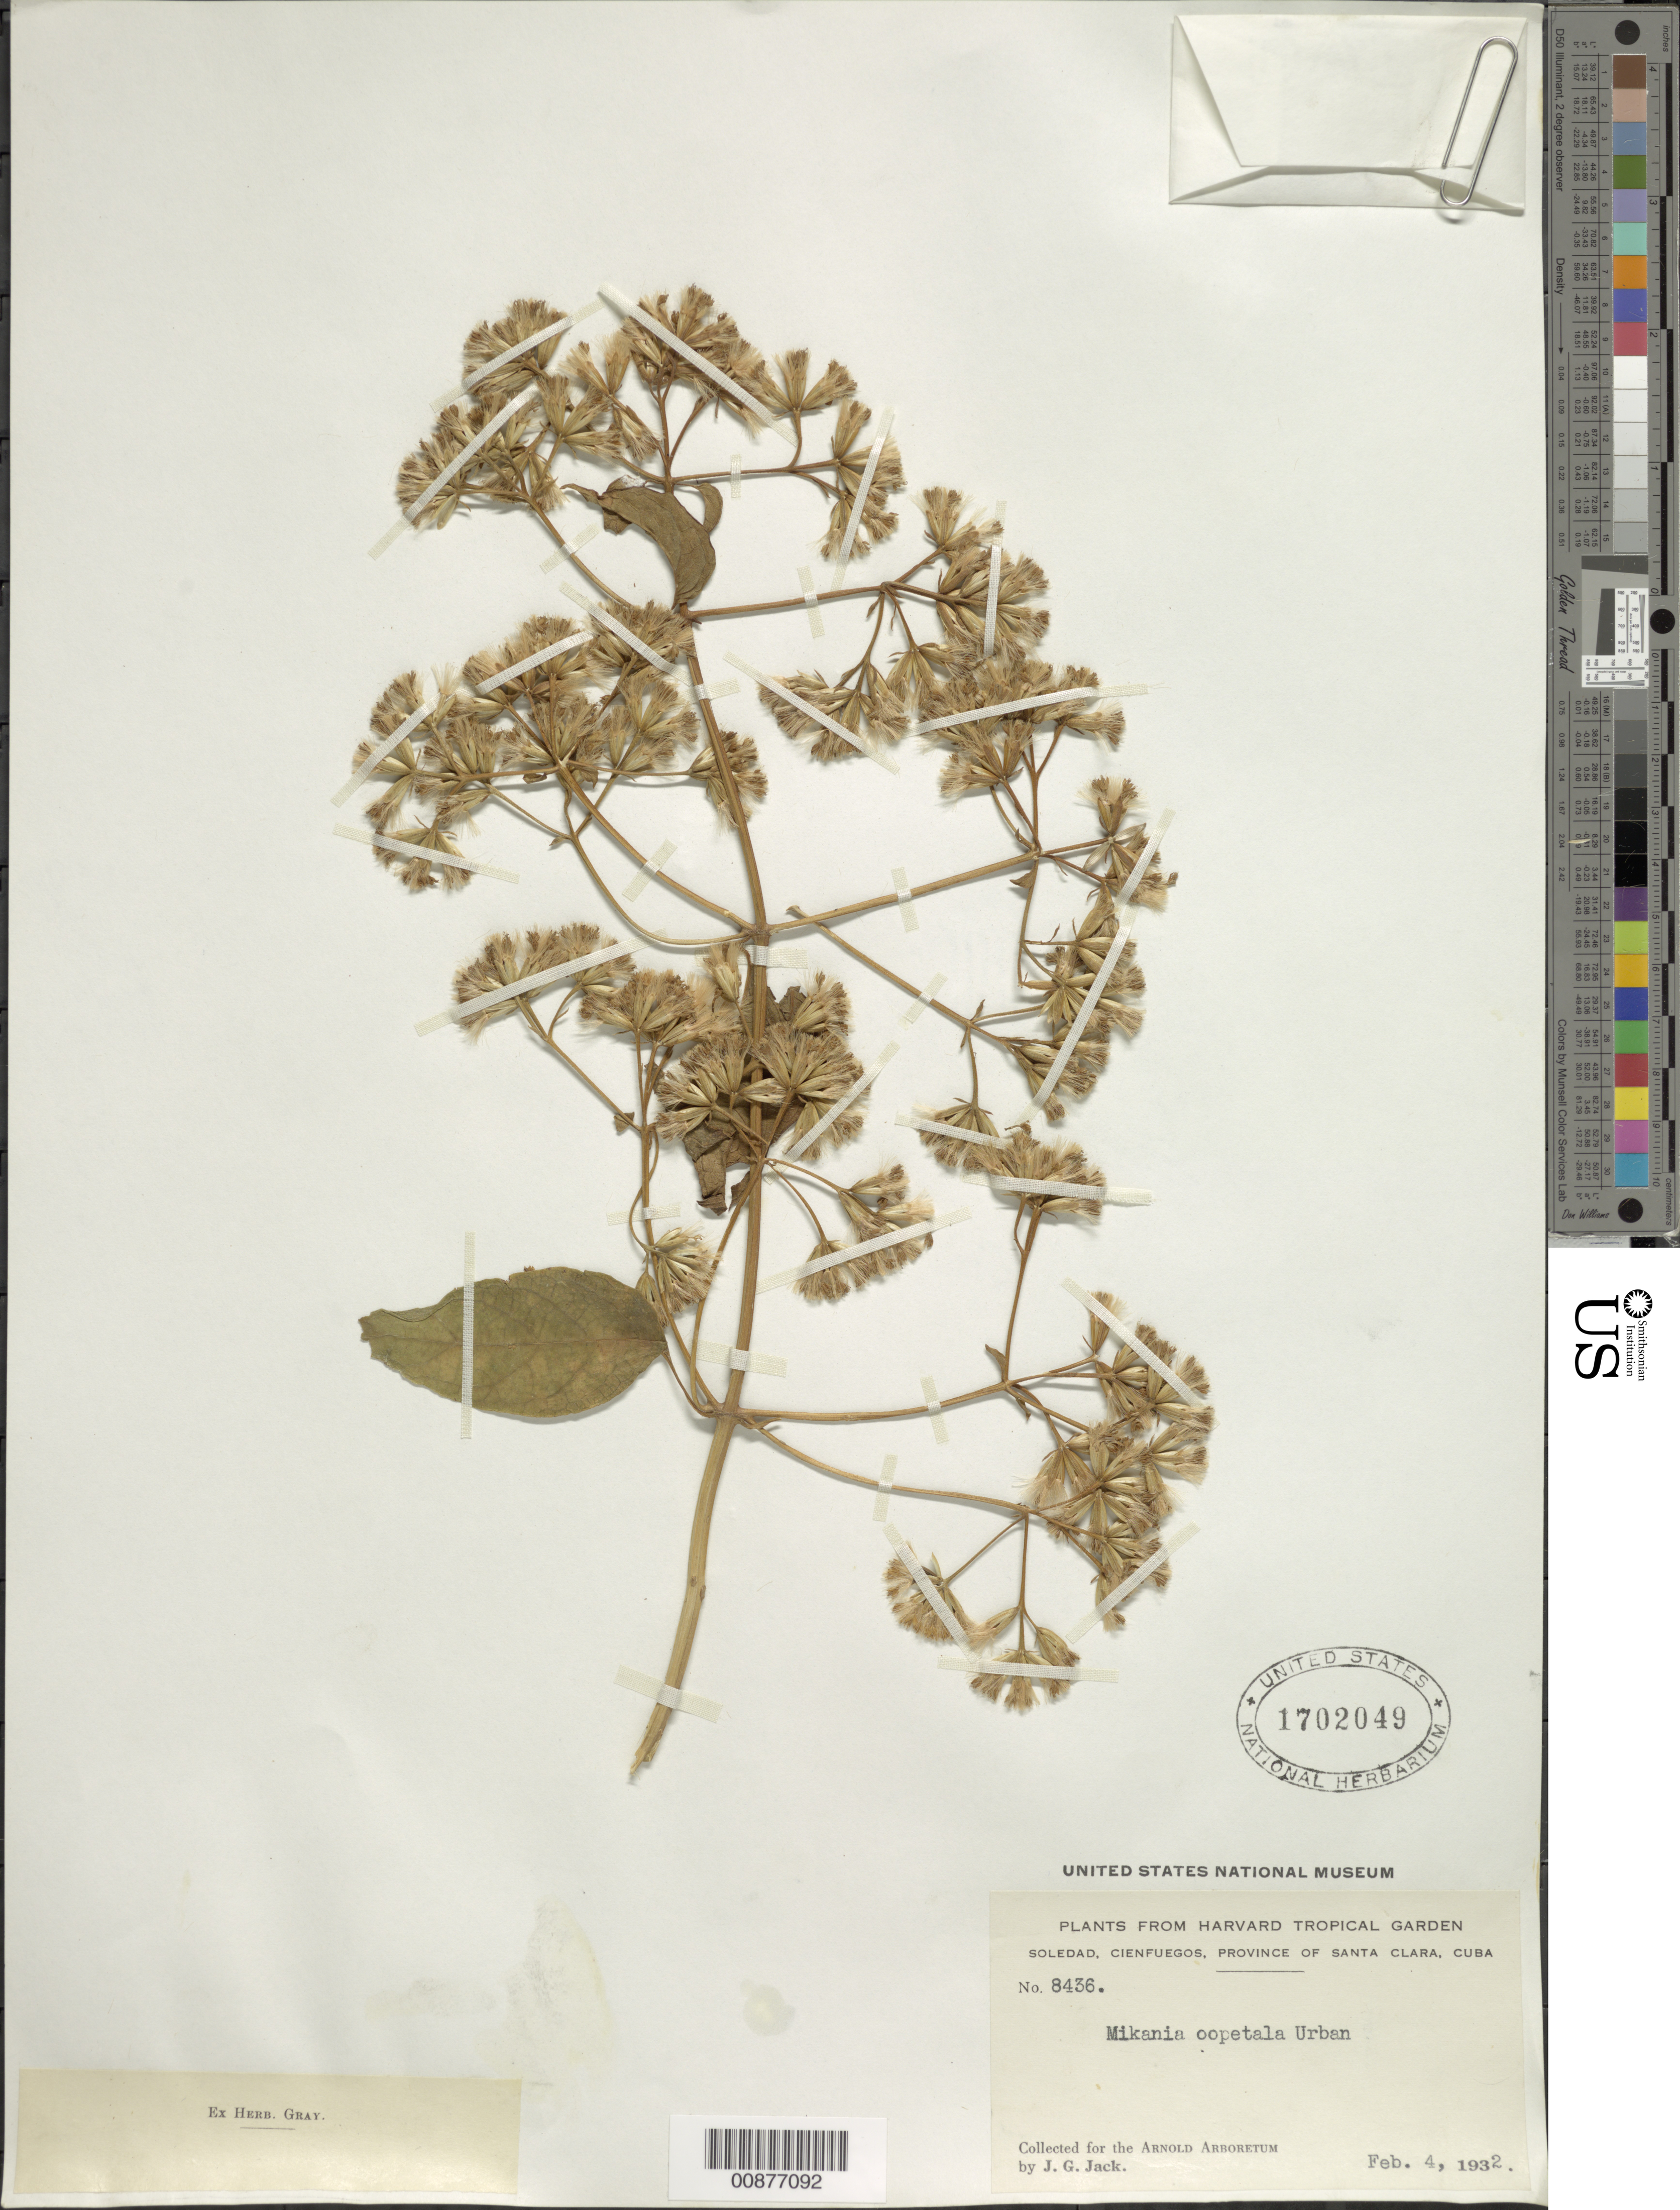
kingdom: Plantae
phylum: Tracheophyta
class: Magnoliopsida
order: Asterales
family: Asteraceae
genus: Mikania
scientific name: Mikania oopetala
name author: Urb. & Nied.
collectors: J. G. Jack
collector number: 8436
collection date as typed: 04 Feb 1932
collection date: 1932-02-04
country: Cuba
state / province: Las Villas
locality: Soledad, Cienfuegos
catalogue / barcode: US 1702049